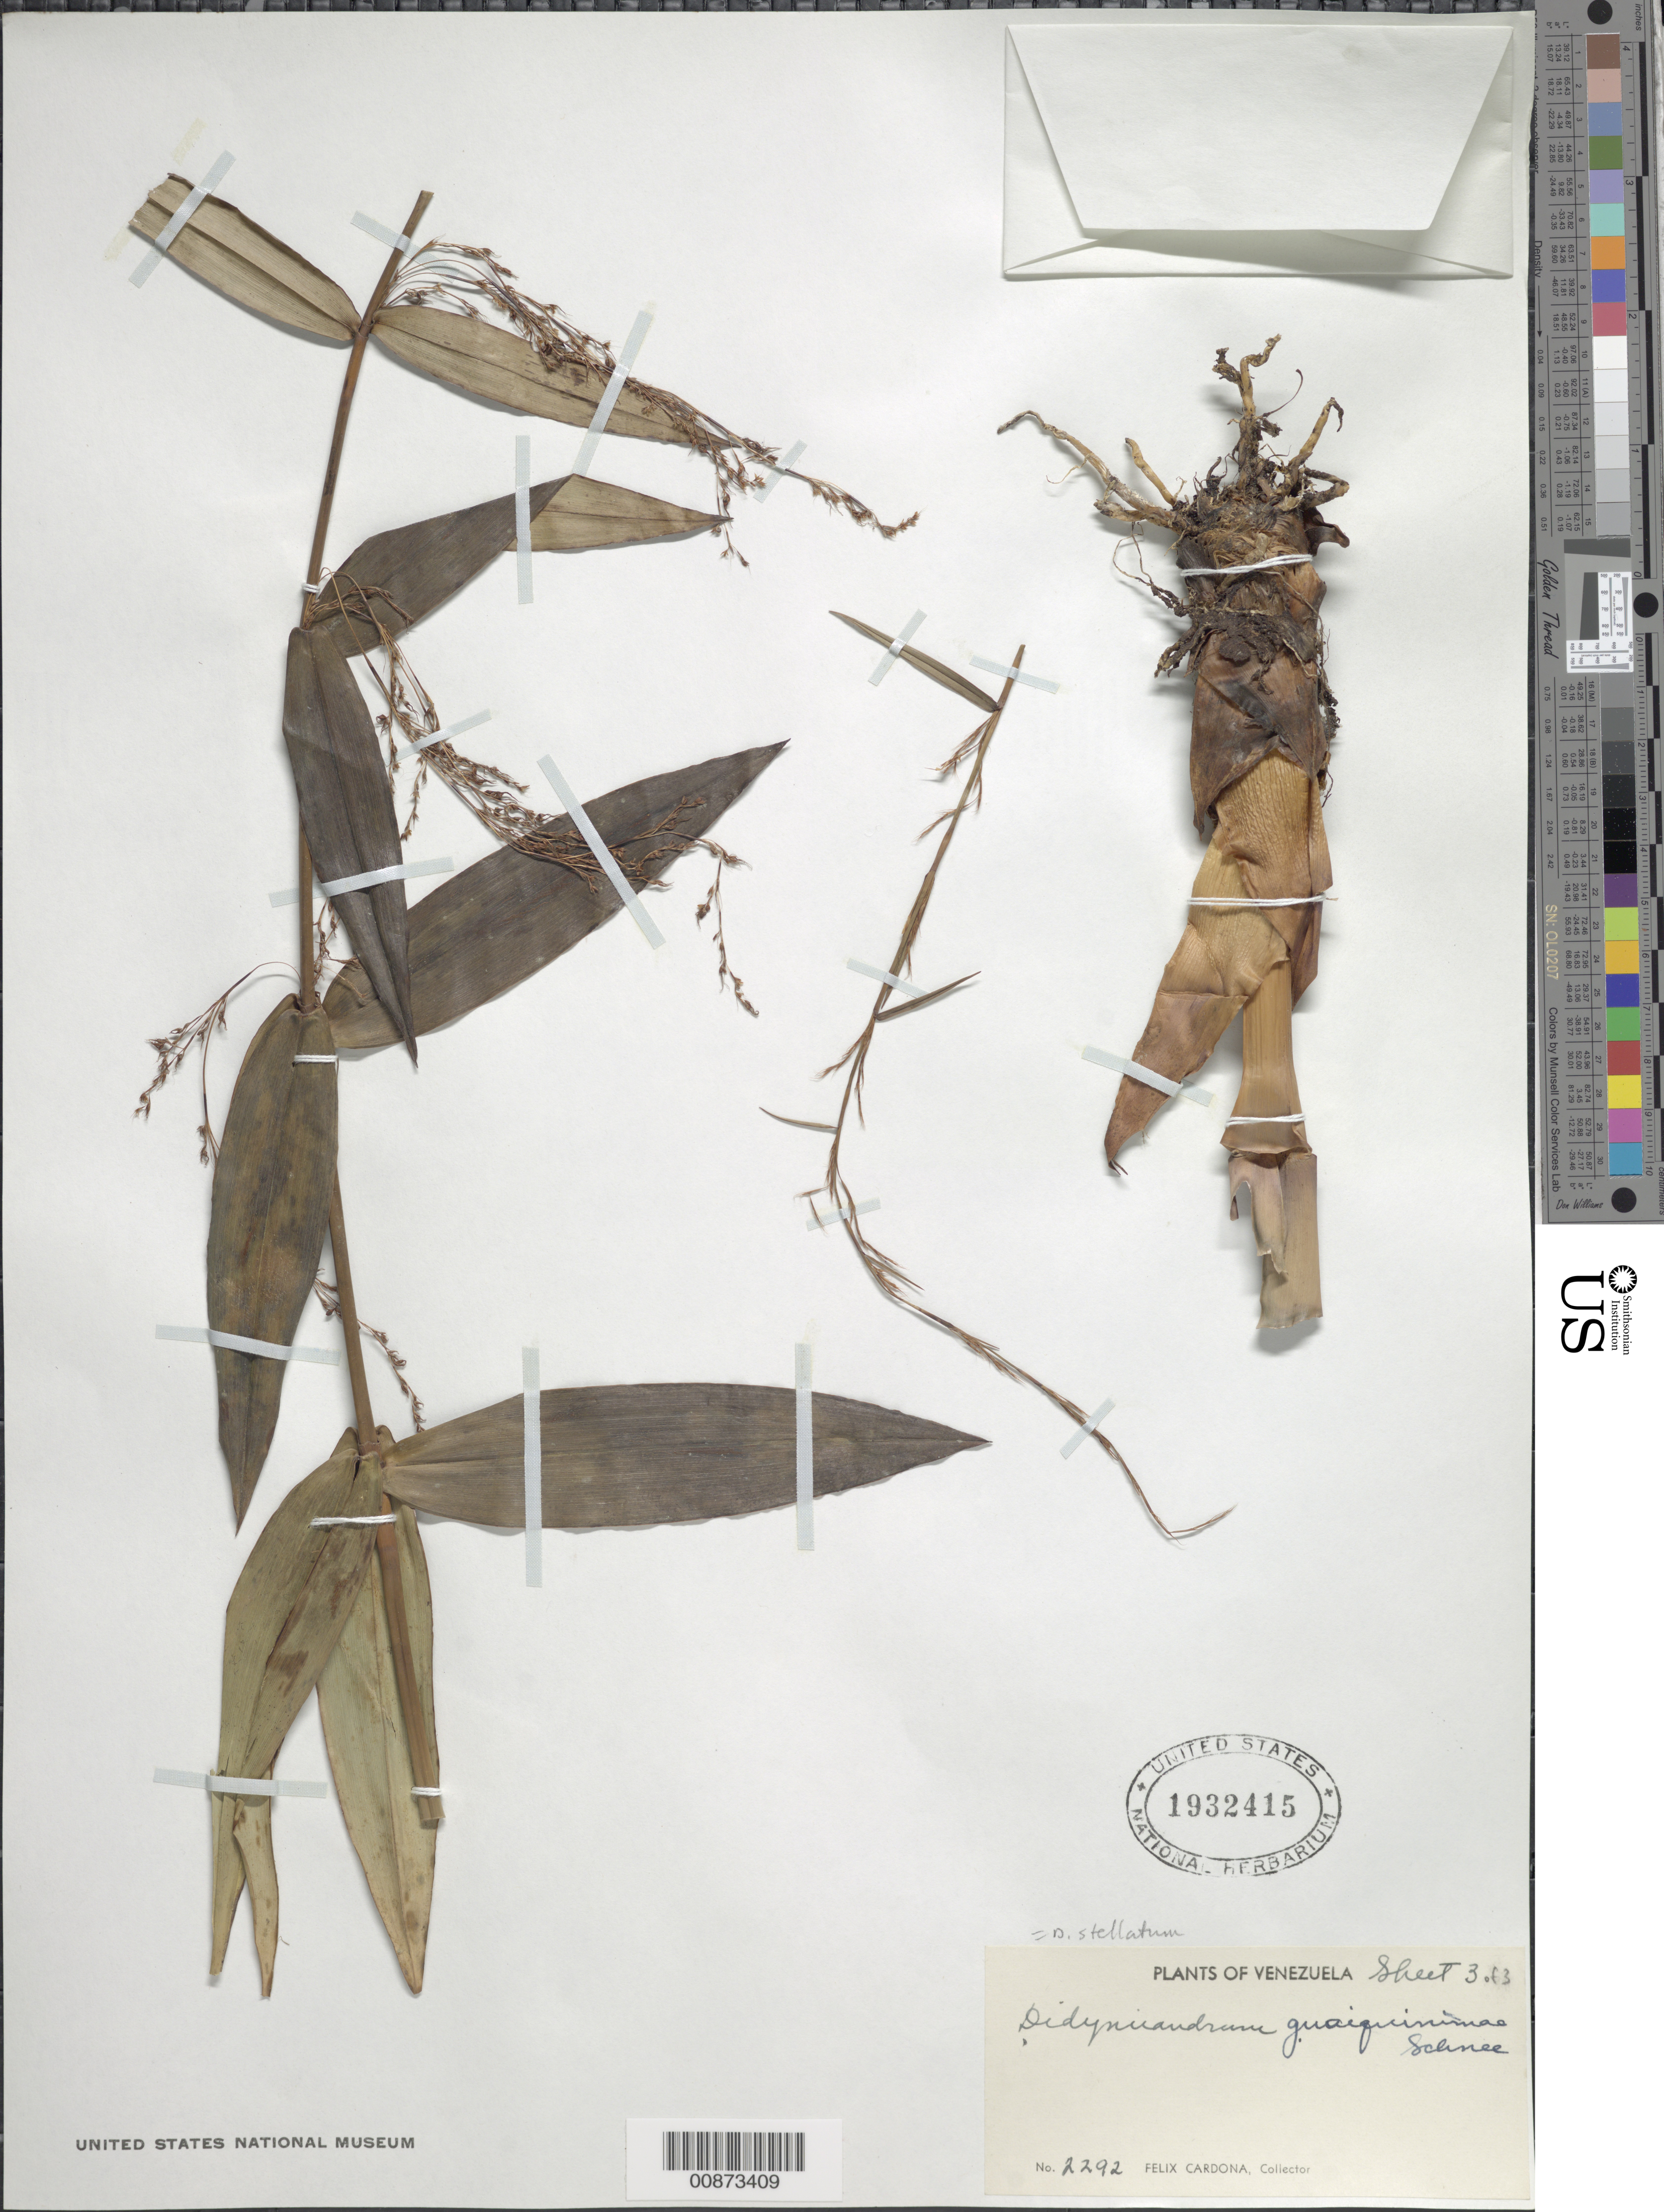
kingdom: Plantae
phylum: Tracheophyta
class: Liliopsida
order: Poales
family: Cyperaceae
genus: Didymiandrum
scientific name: Didymiandrum stellatum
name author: (Boeckeler) Gilly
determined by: Strong, Mark T., (BOT), Smithsonian Institution - National Museum of Natural History (UNITED STATES)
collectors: F. Cordona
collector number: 2292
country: Venezuela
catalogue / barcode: US 1932415